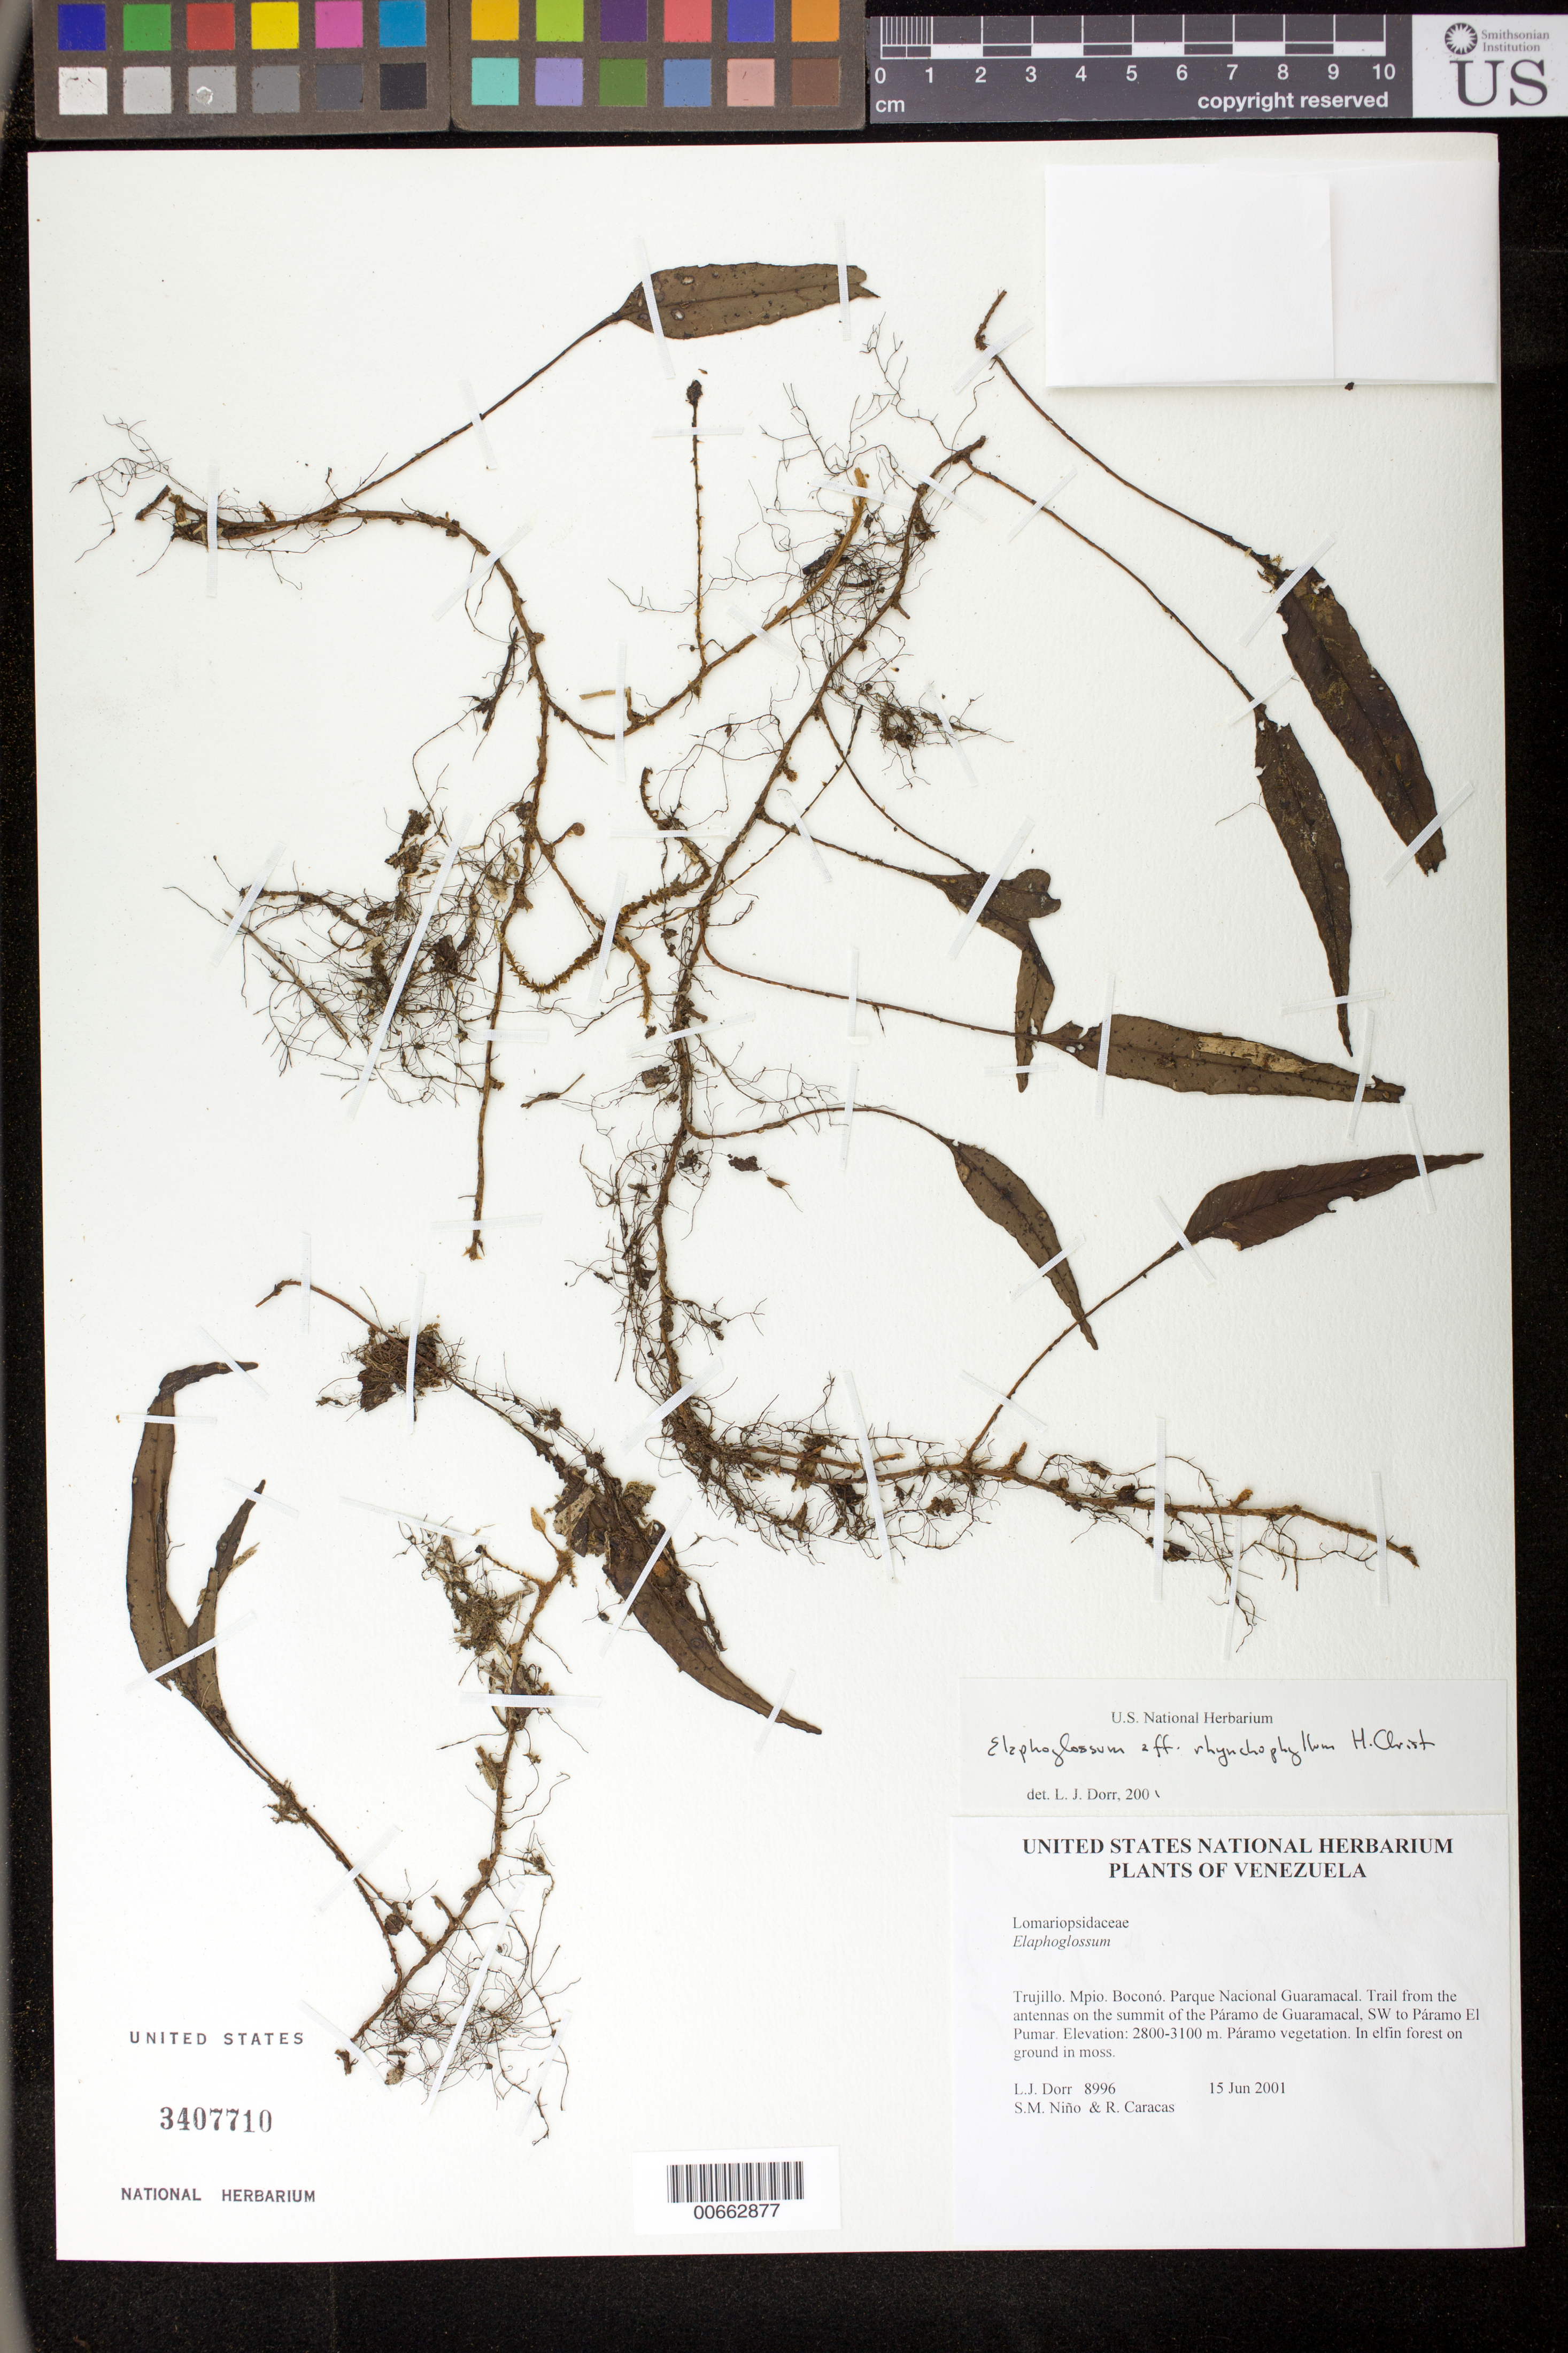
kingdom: Plantae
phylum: Tracheophyta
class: Polypodiopsida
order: Polypodiales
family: Dryopteridaceae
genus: Elaphoglossum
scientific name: Elaphoglossum iloense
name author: (Hook.) T. Moore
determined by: Vasco, A.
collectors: L. J. Dorr, S. M. Niño & R. Caracas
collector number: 8996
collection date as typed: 15 Jun 2001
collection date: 2001-06-15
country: Venezuela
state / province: Trujillo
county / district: Boconó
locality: Parque Nacional Guaramacal. Trail from the antennas on the summit of the Páramo de Guaramacal, SW to Páramo El Pumar.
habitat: Páramo vegetation.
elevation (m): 2800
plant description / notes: CTES, PORT, UC, US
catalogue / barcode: US 3407710